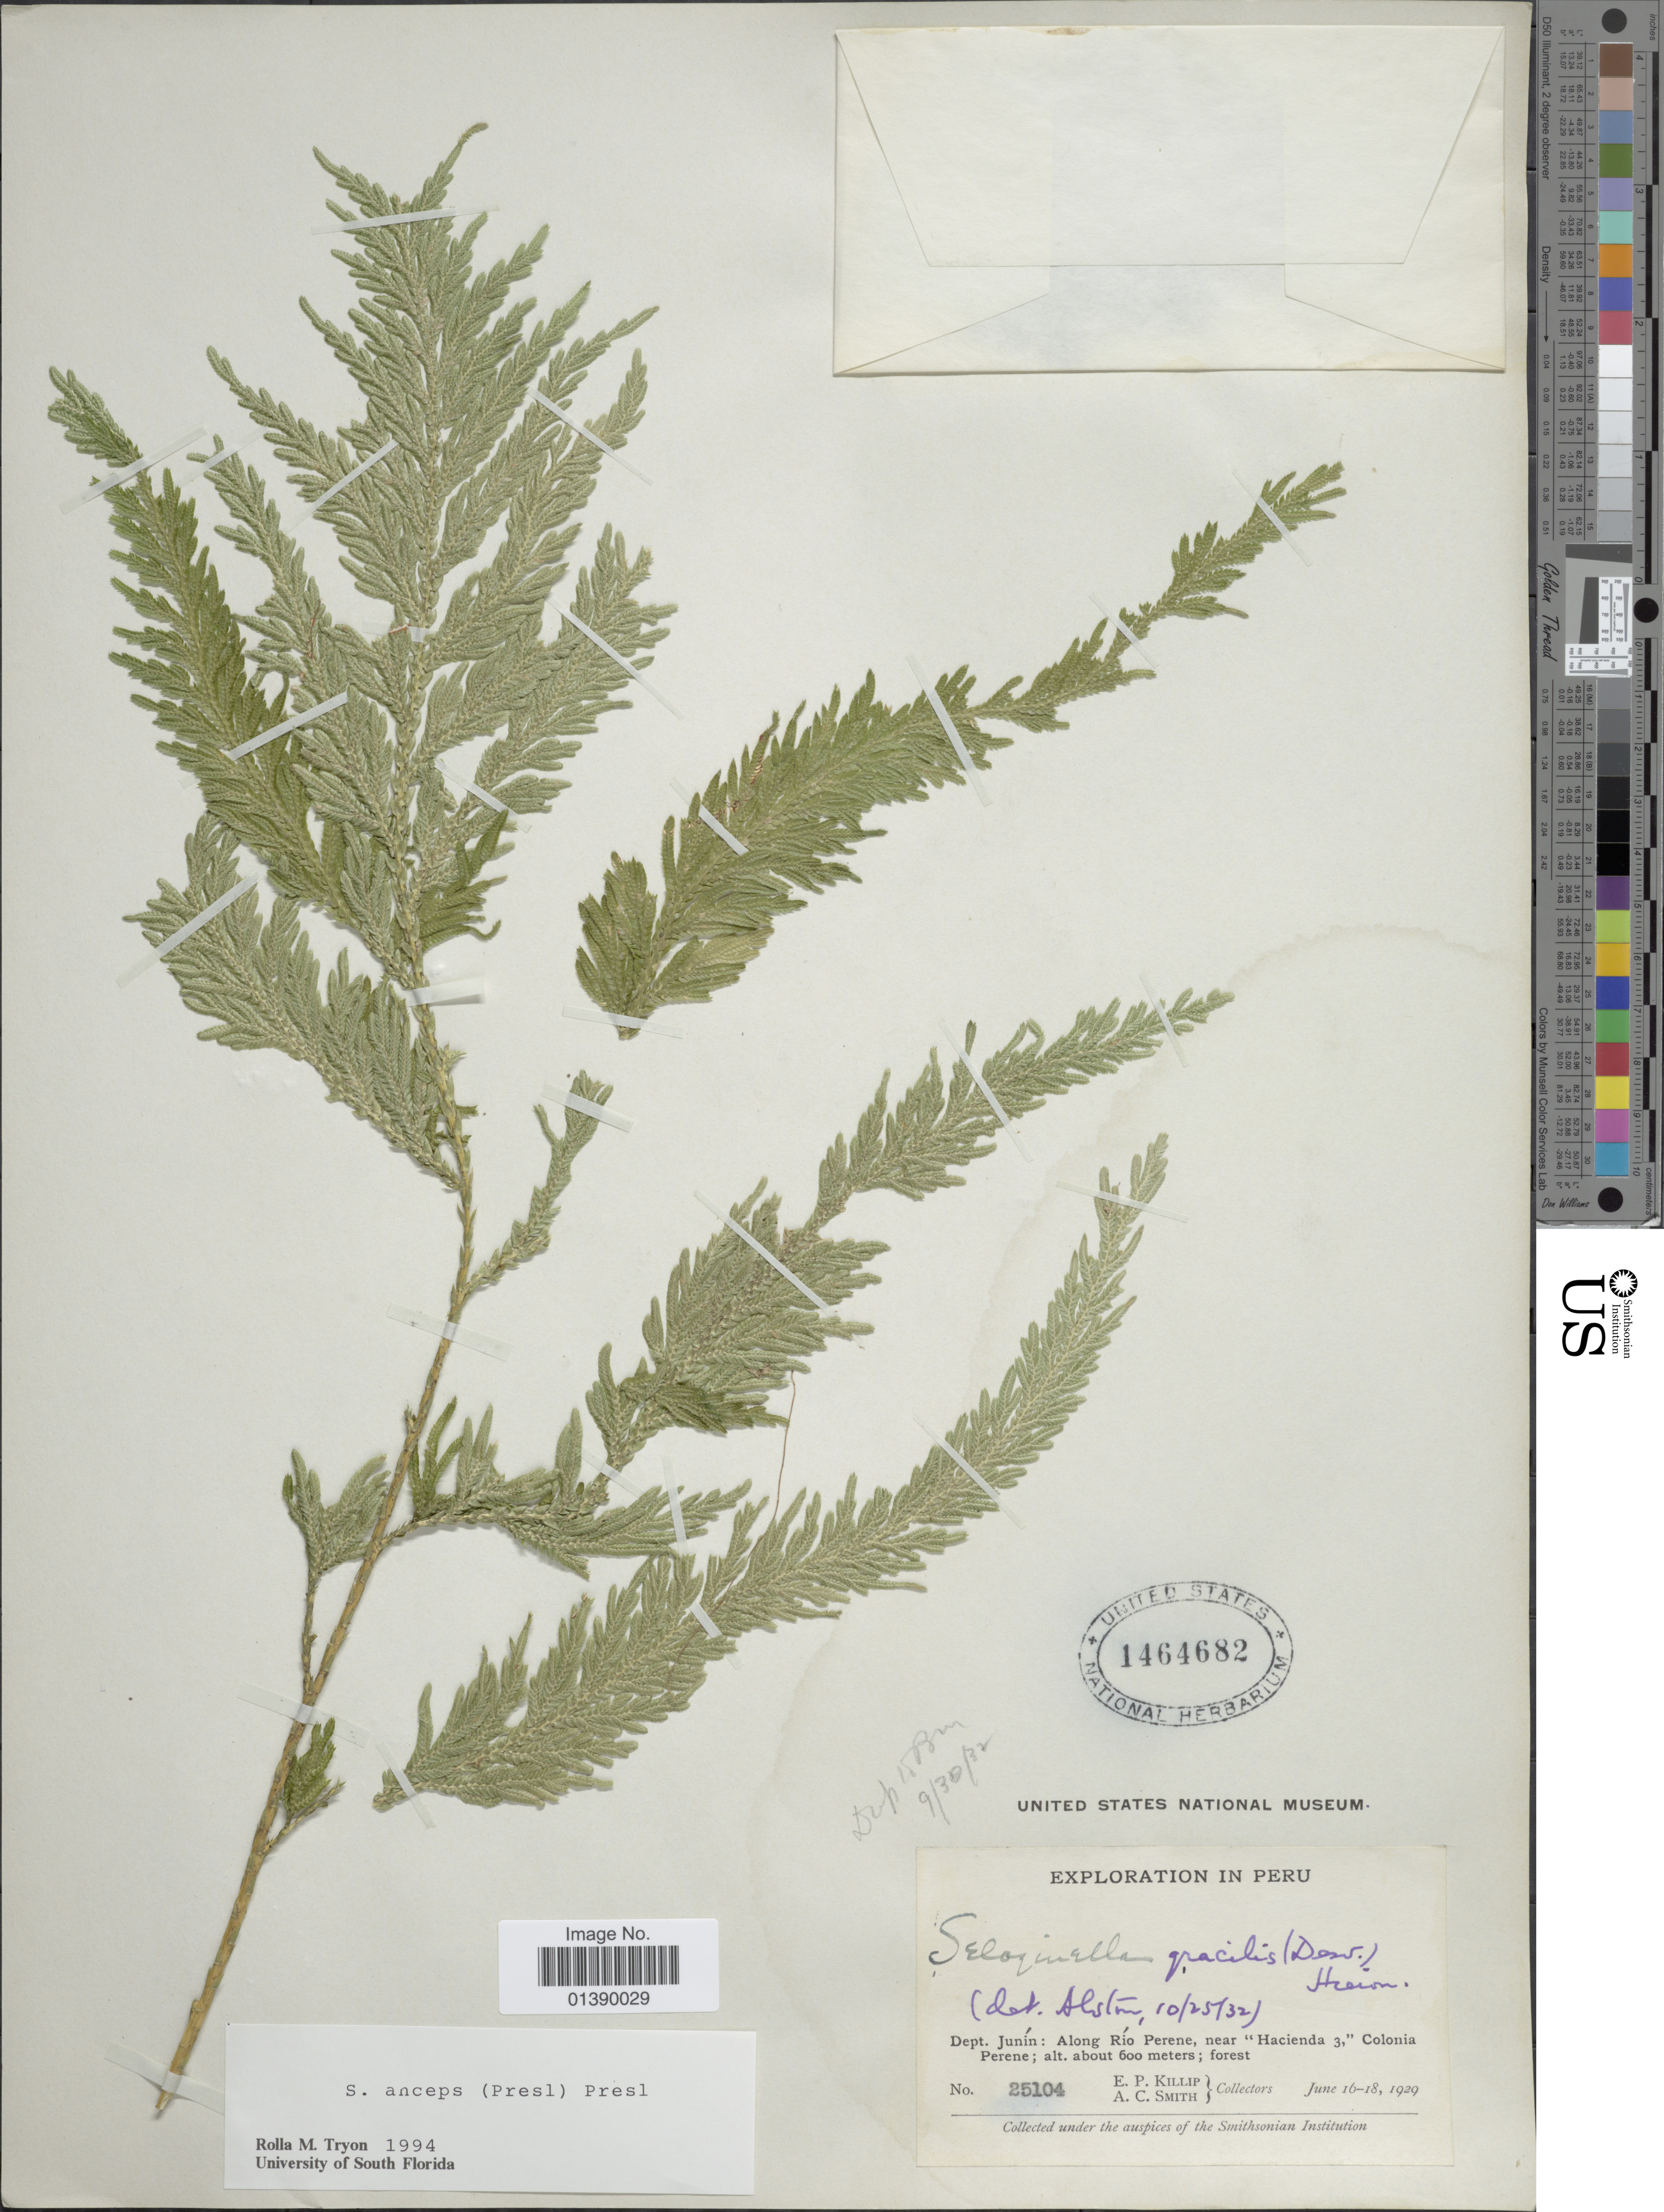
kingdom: Plantae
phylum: Tracheophyta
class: Lycopodiopsida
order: Selaginellales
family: Selaginellaceae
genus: Selaginella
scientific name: Selaginella anceps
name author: (C. Presl)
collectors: E. P. Killip & A. C. Smith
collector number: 25104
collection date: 1929-06-16/1929-06-18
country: Peru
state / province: Junín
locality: Along Río Perene, near 'Hacienda 3,' Colonia Perene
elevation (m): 600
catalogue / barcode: US 1464682